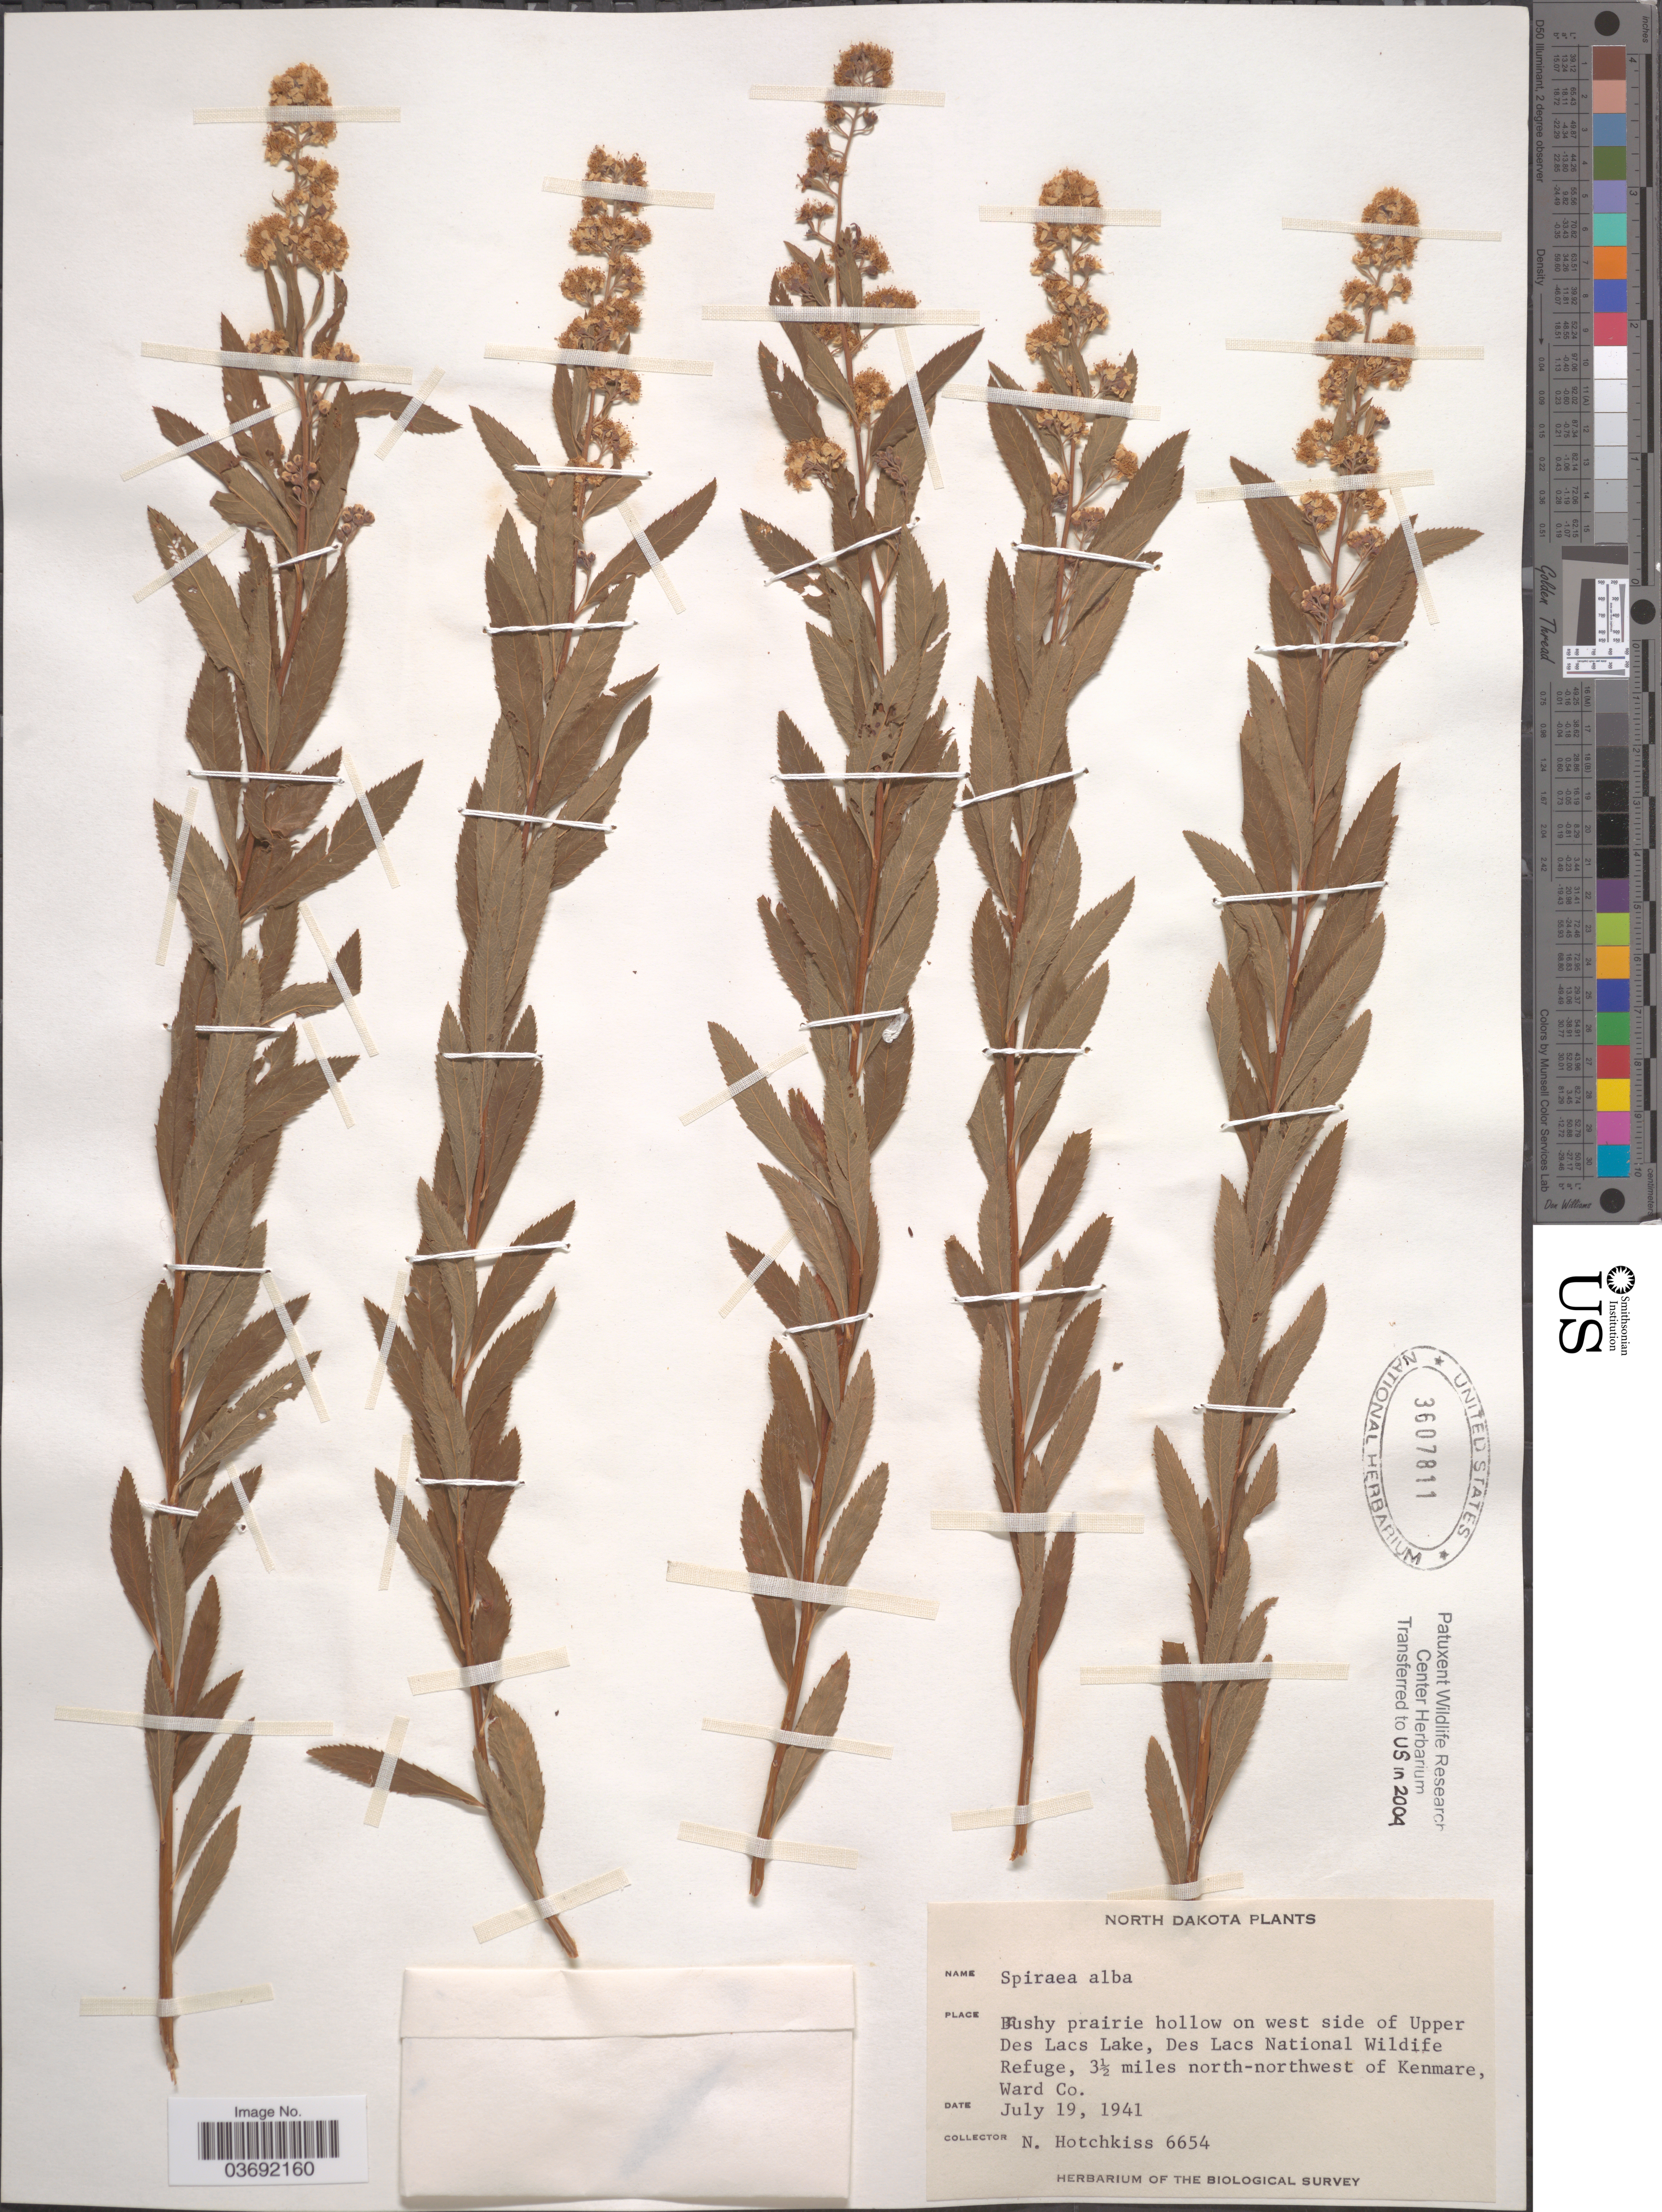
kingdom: Plantae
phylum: Tracheophyta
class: Magnoliopsida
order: Rosales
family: Rosaceae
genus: Spiraea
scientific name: Spiraea alba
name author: Du Roi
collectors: N. Hotchkiss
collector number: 6654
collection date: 1941-07-19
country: United States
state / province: North Dakota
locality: West side of Upper Des Lacs Lake, Des Lacs National Wildlife Refuge, 3½ miles north-northwest of Kenmare, Ward Co.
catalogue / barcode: US 3607811